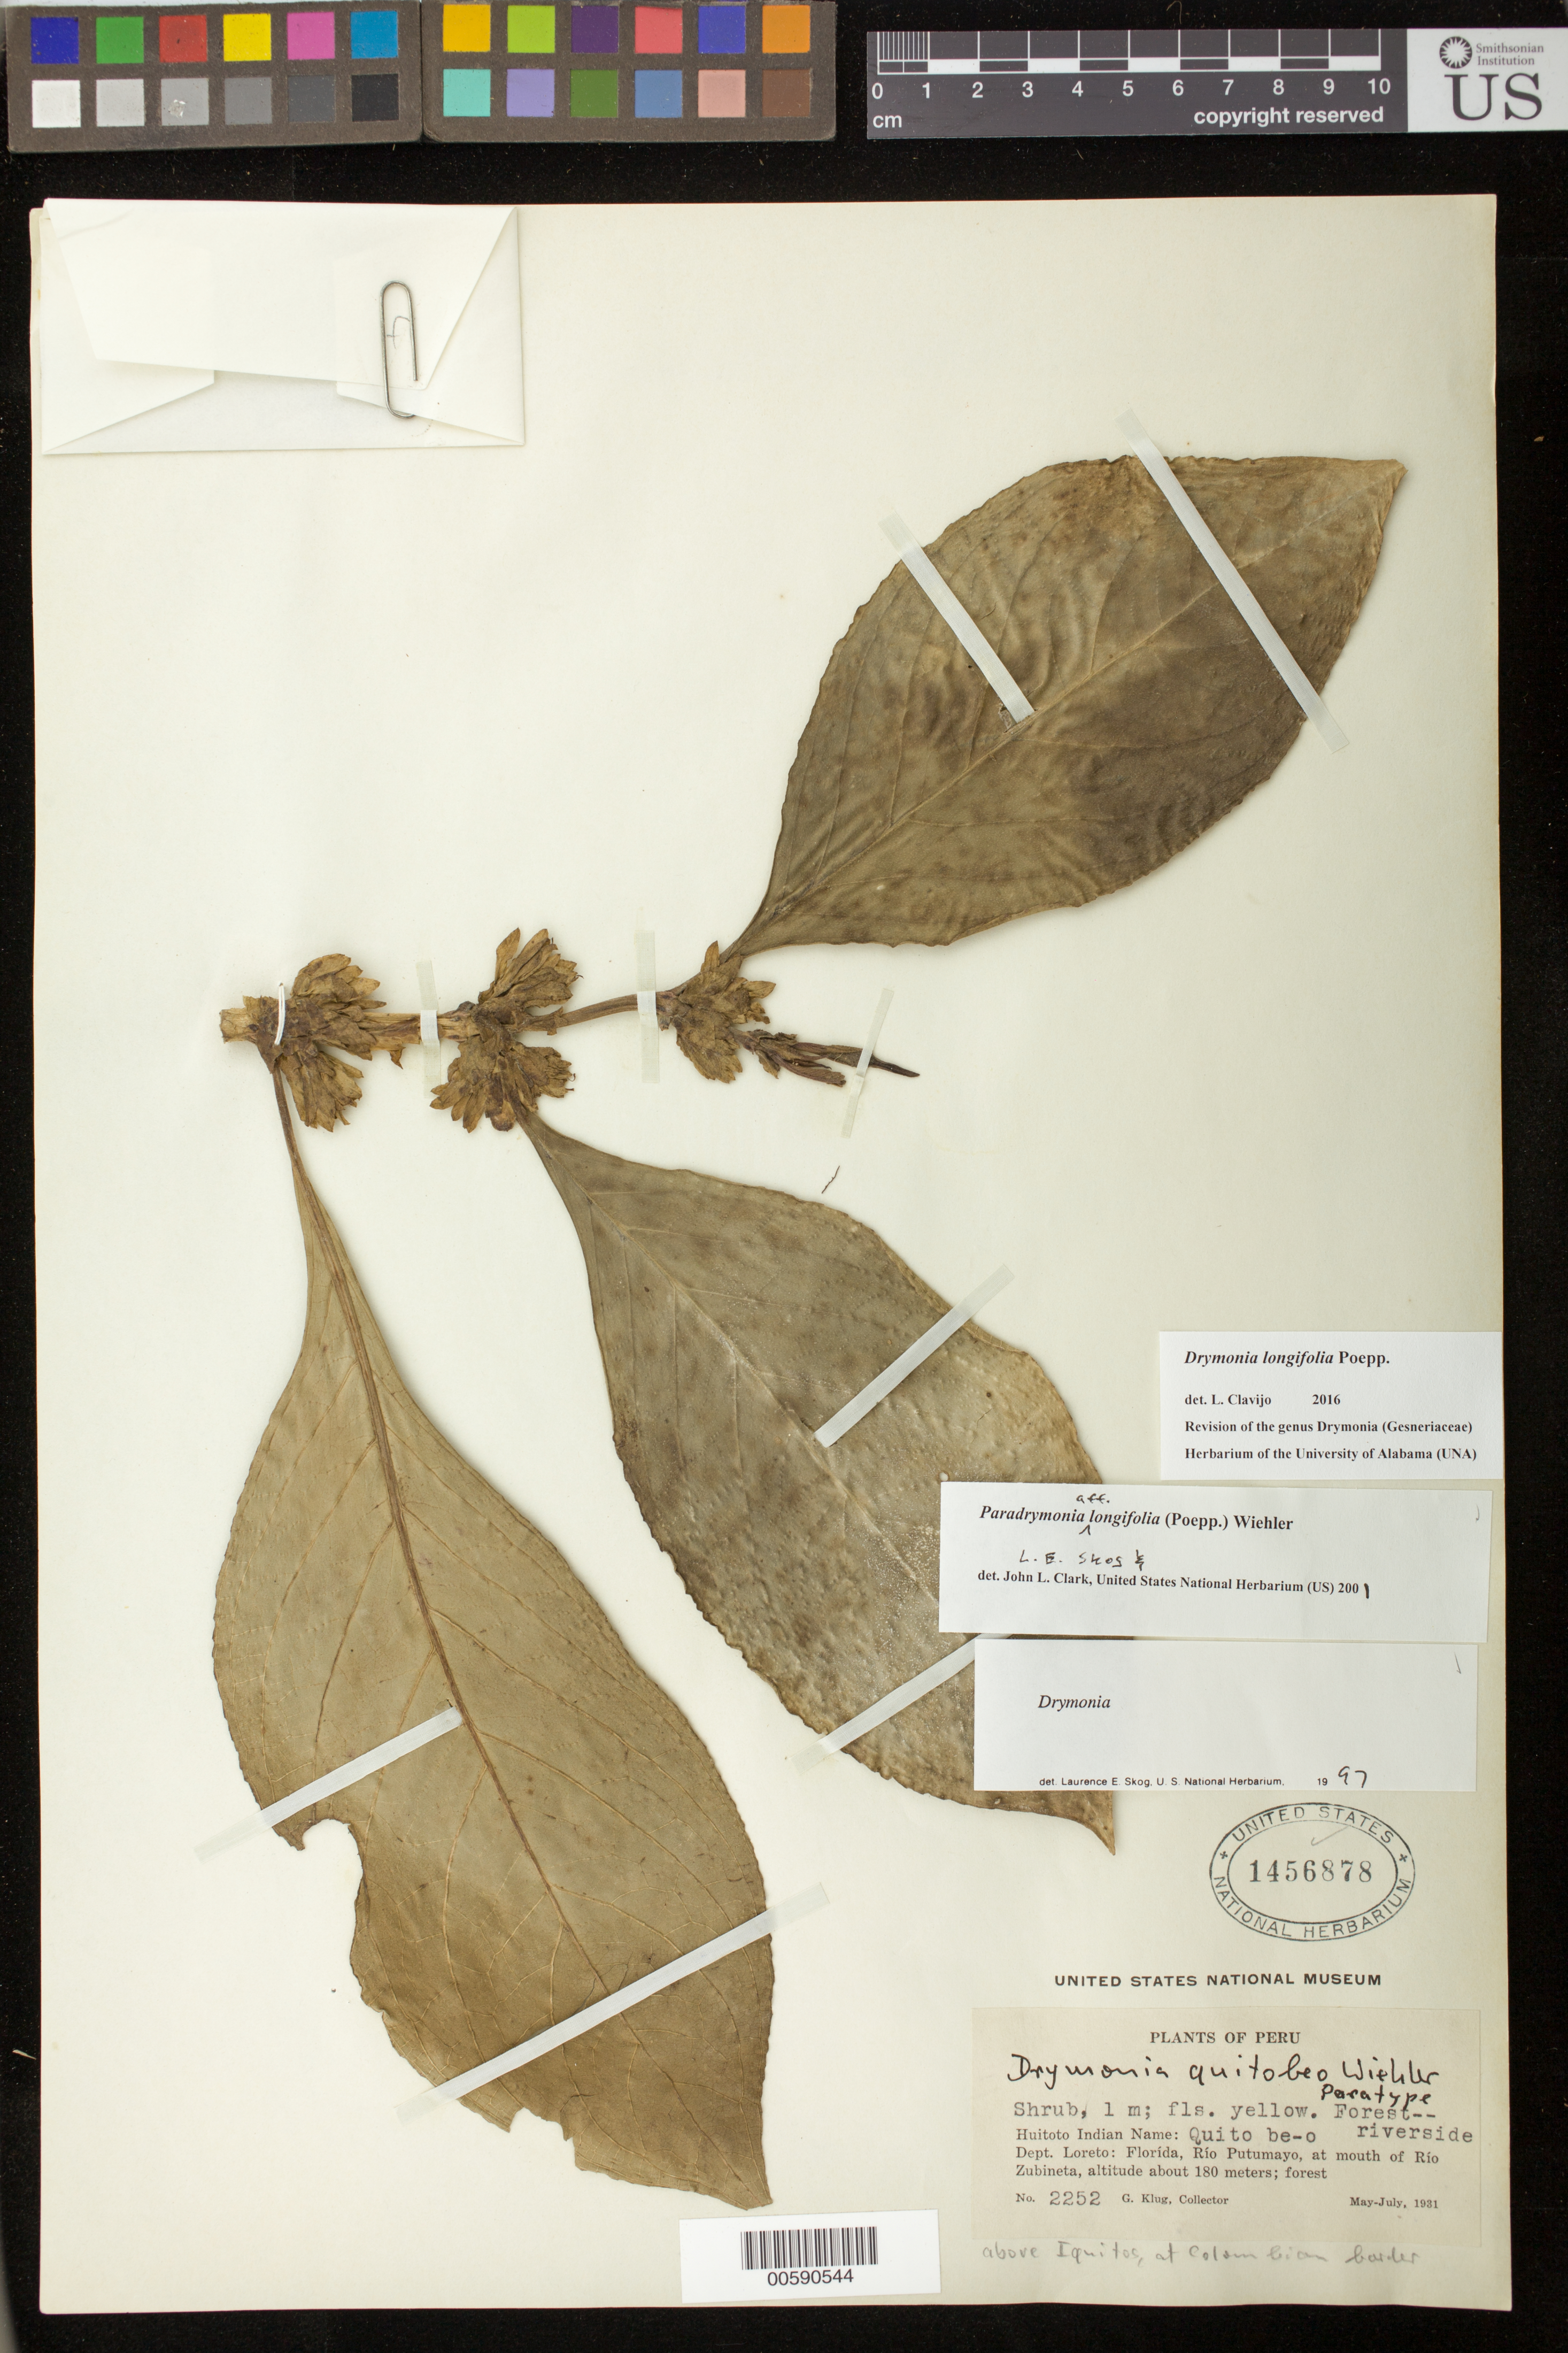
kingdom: Plantae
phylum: Tracheophyta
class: Magnoliopsida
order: Lamiales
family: Gesneriaceae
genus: Drymonia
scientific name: Drymonia longifolia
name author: Poepp.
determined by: Clavijo, L.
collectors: G. Klug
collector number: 2252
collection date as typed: May-Jul 1931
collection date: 1931-05/1931-07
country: Peru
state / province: Loreto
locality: Florída, Río Putumayo, at mouth of Río Zubineta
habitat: Forest-riverside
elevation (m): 180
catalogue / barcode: US 1456878